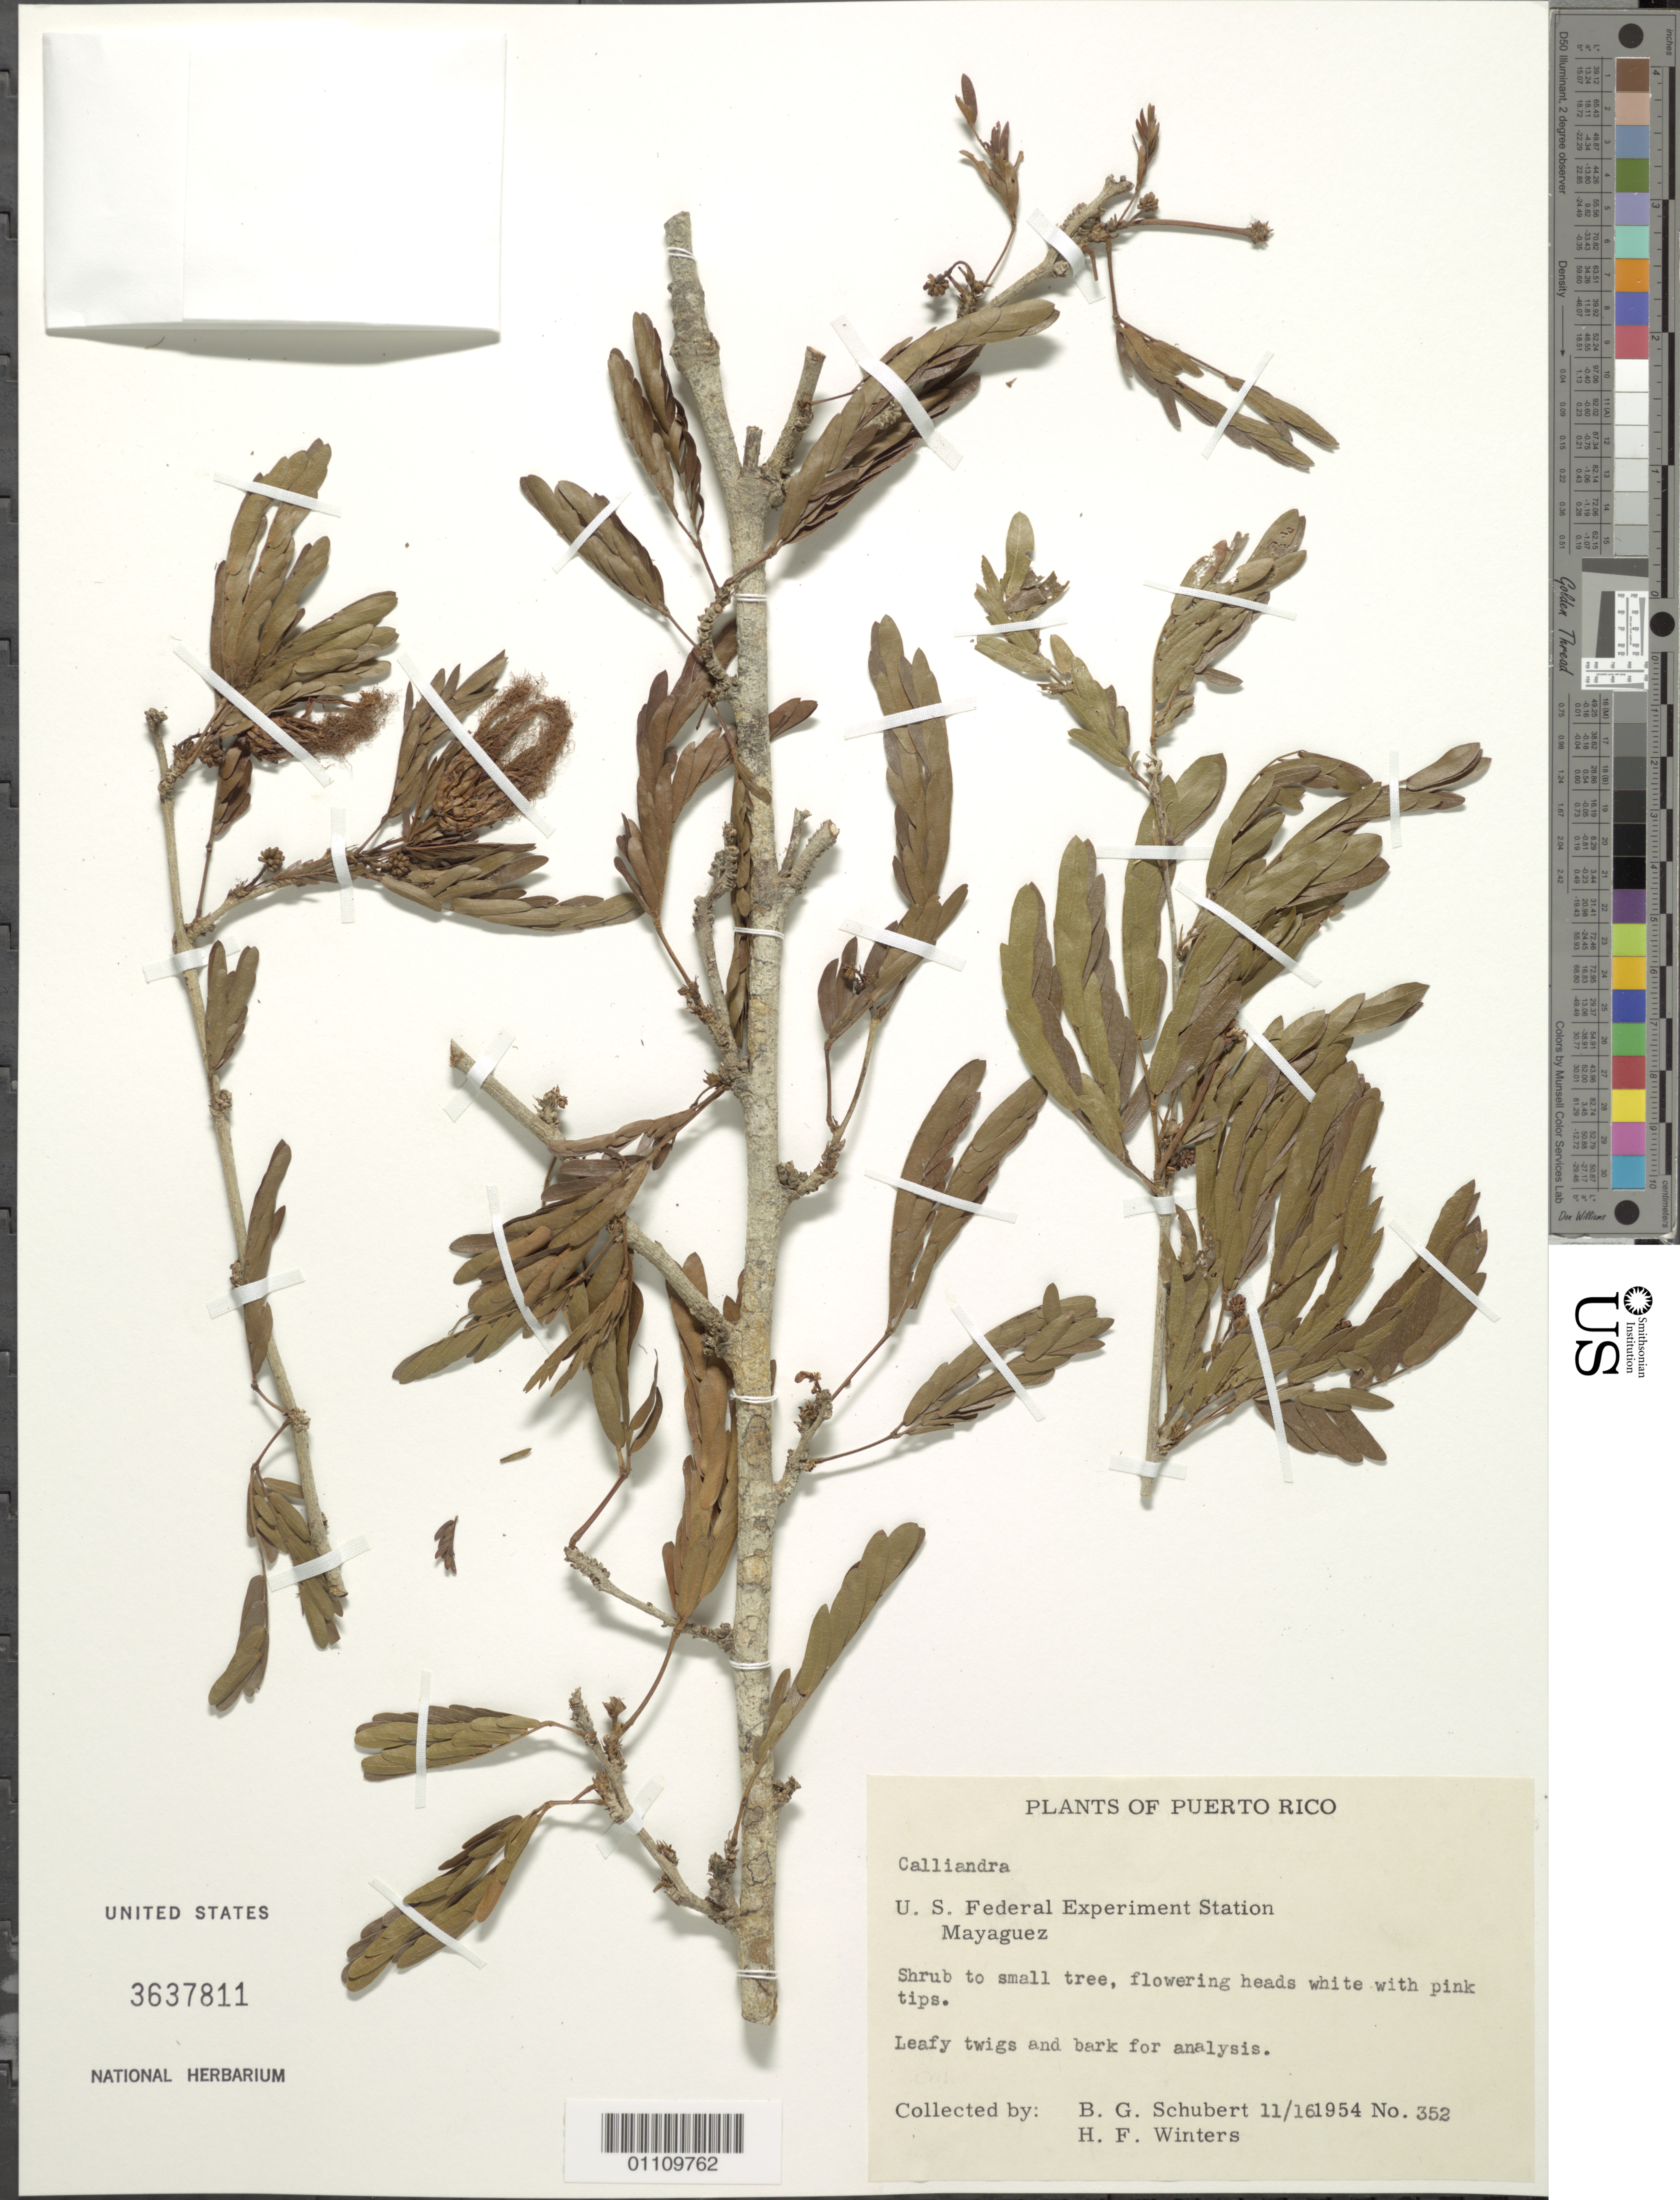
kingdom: Plantae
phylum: Tracheophyta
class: Magnoliopsida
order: Fabales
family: Fabaceae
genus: Calliandra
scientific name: Calliandra sp.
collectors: B. Schubert & H. Winters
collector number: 352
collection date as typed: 16 Nov 1954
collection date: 1954-11-16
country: Puerto Rico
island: Puerto Rico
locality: Mayaguez, U.S. Federal Experimental Station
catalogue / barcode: US 3637811